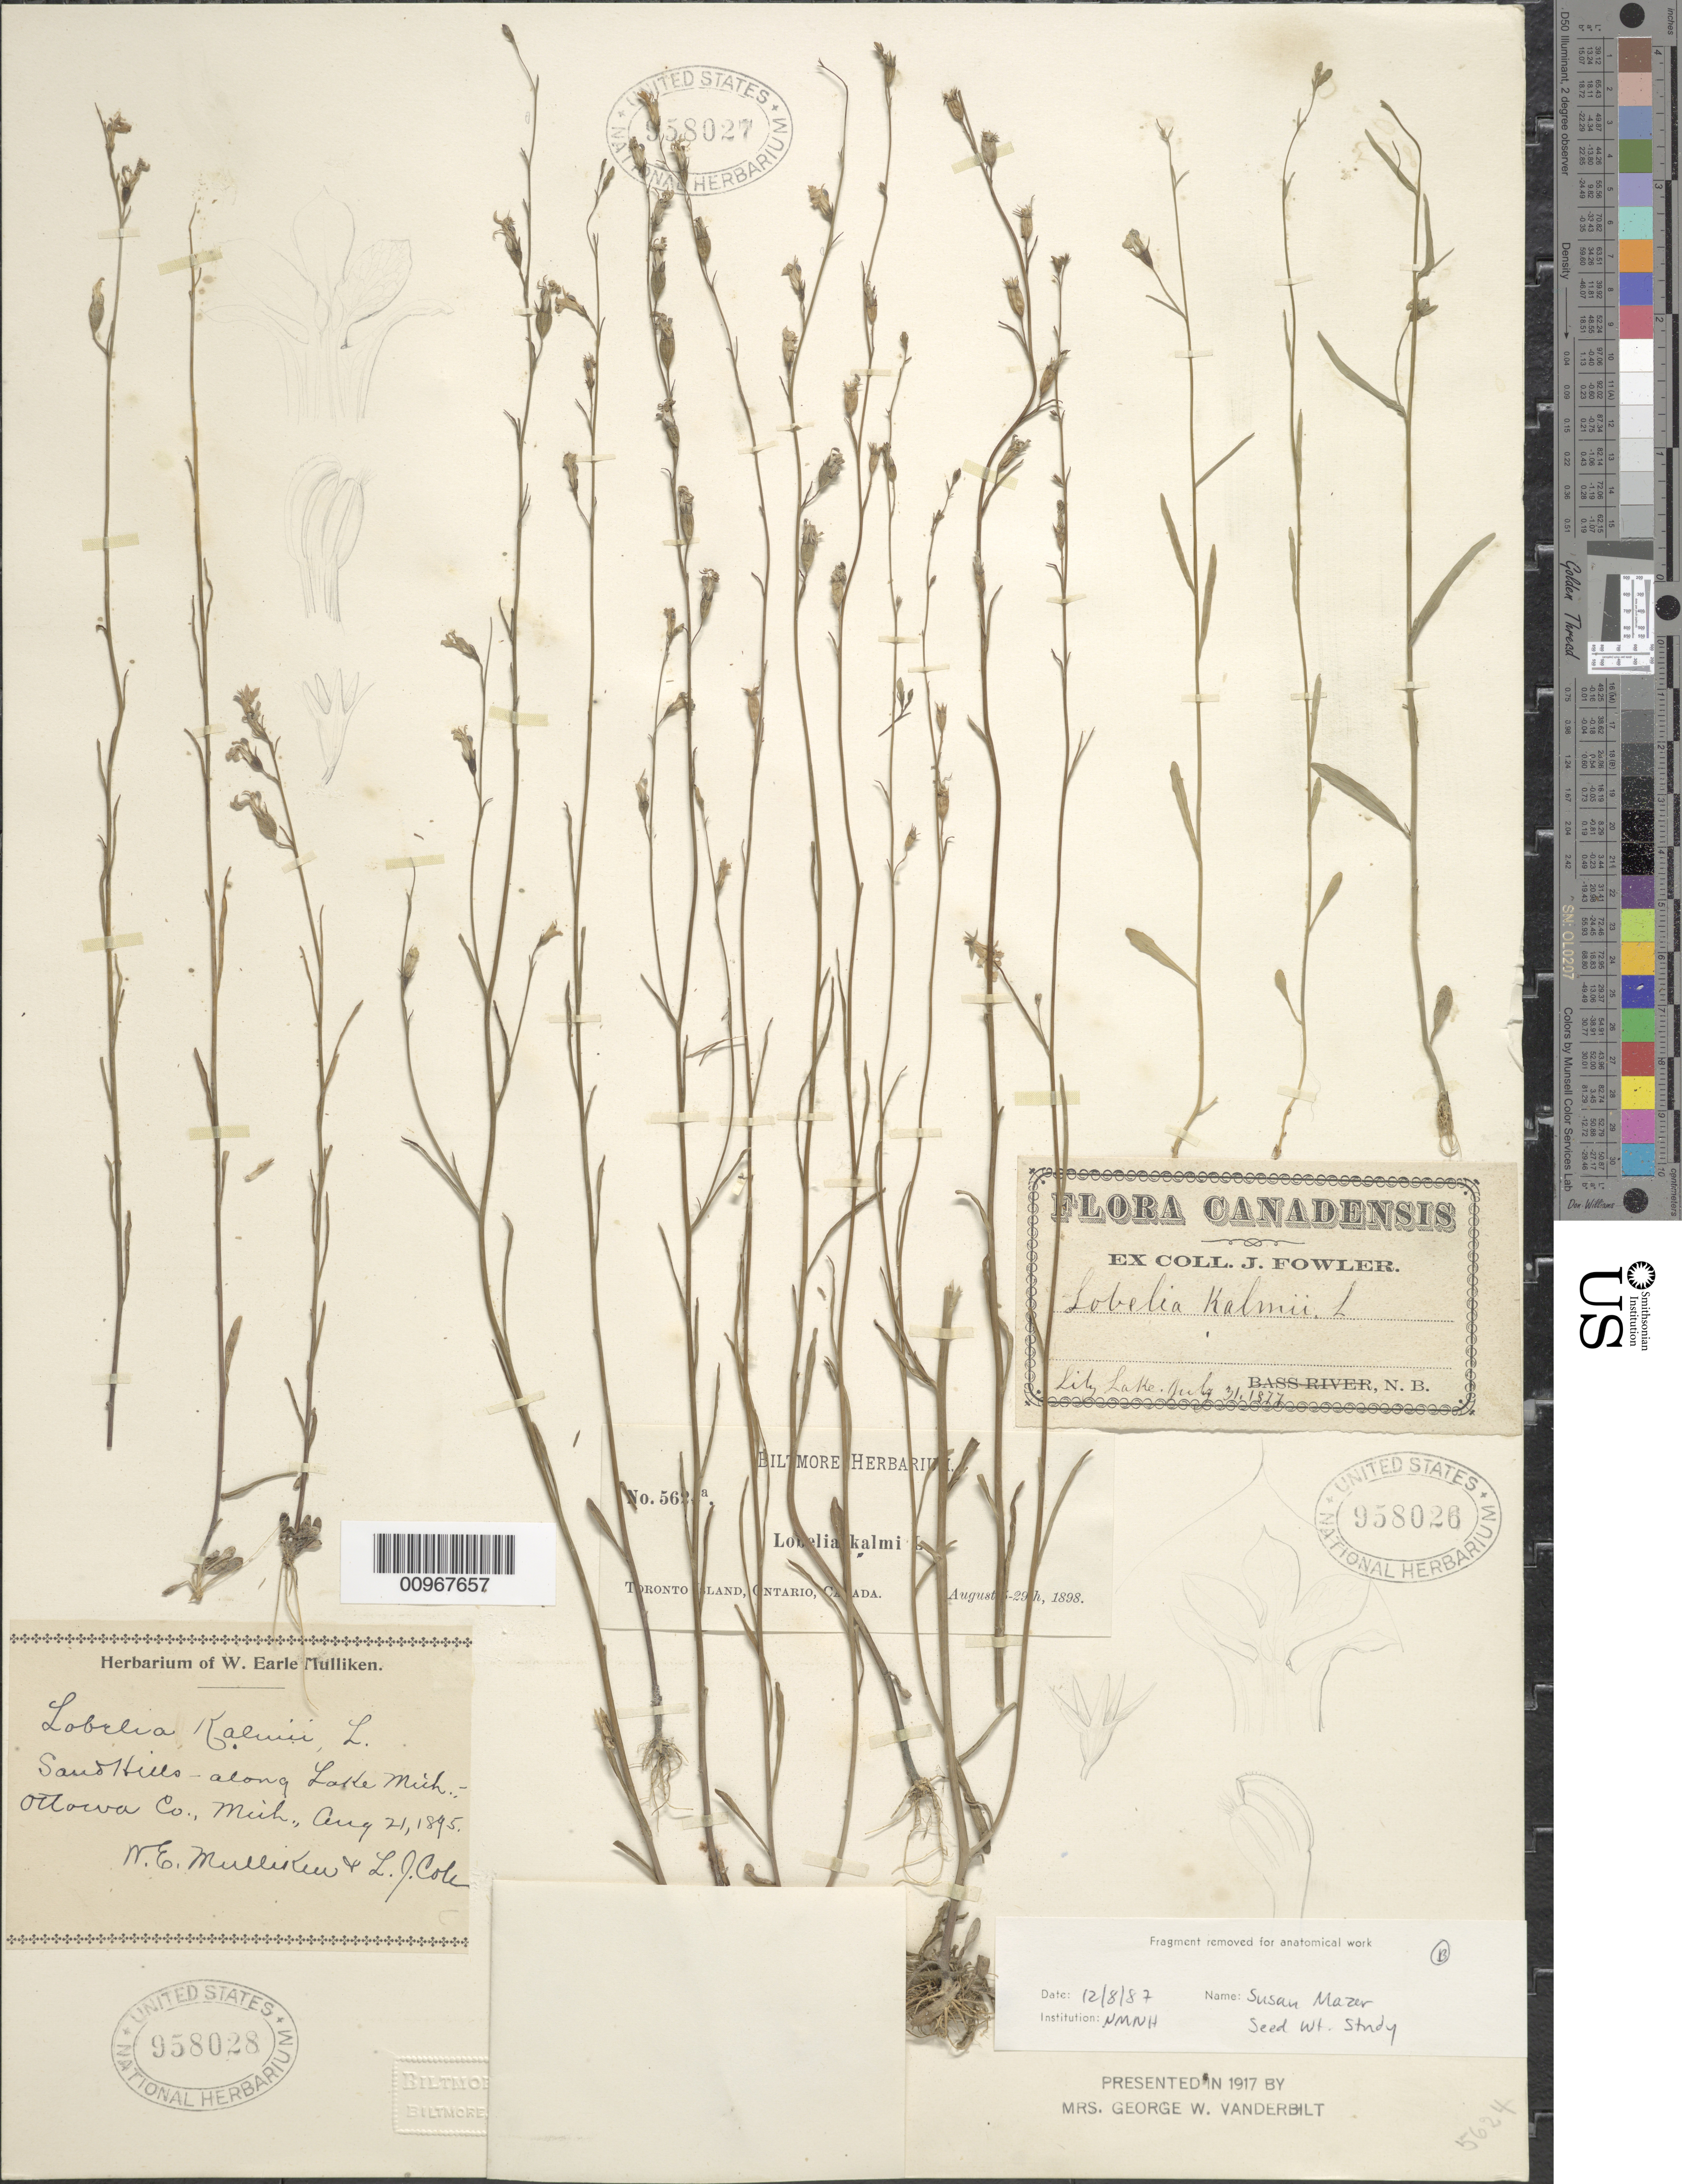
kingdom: Plantae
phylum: Tracheophyta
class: Magnoliopsida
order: Asterales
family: Campanulaceae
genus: Lobelia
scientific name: Lobelia kalmii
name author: L.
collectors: W. Mulliken & L. Cole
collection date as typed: Aug. 21, 1895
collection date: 1895-08-21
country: United States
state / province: Michigan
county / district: Ottawa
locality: Along Lake Michigan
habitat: sand hills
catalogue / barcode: US 958028